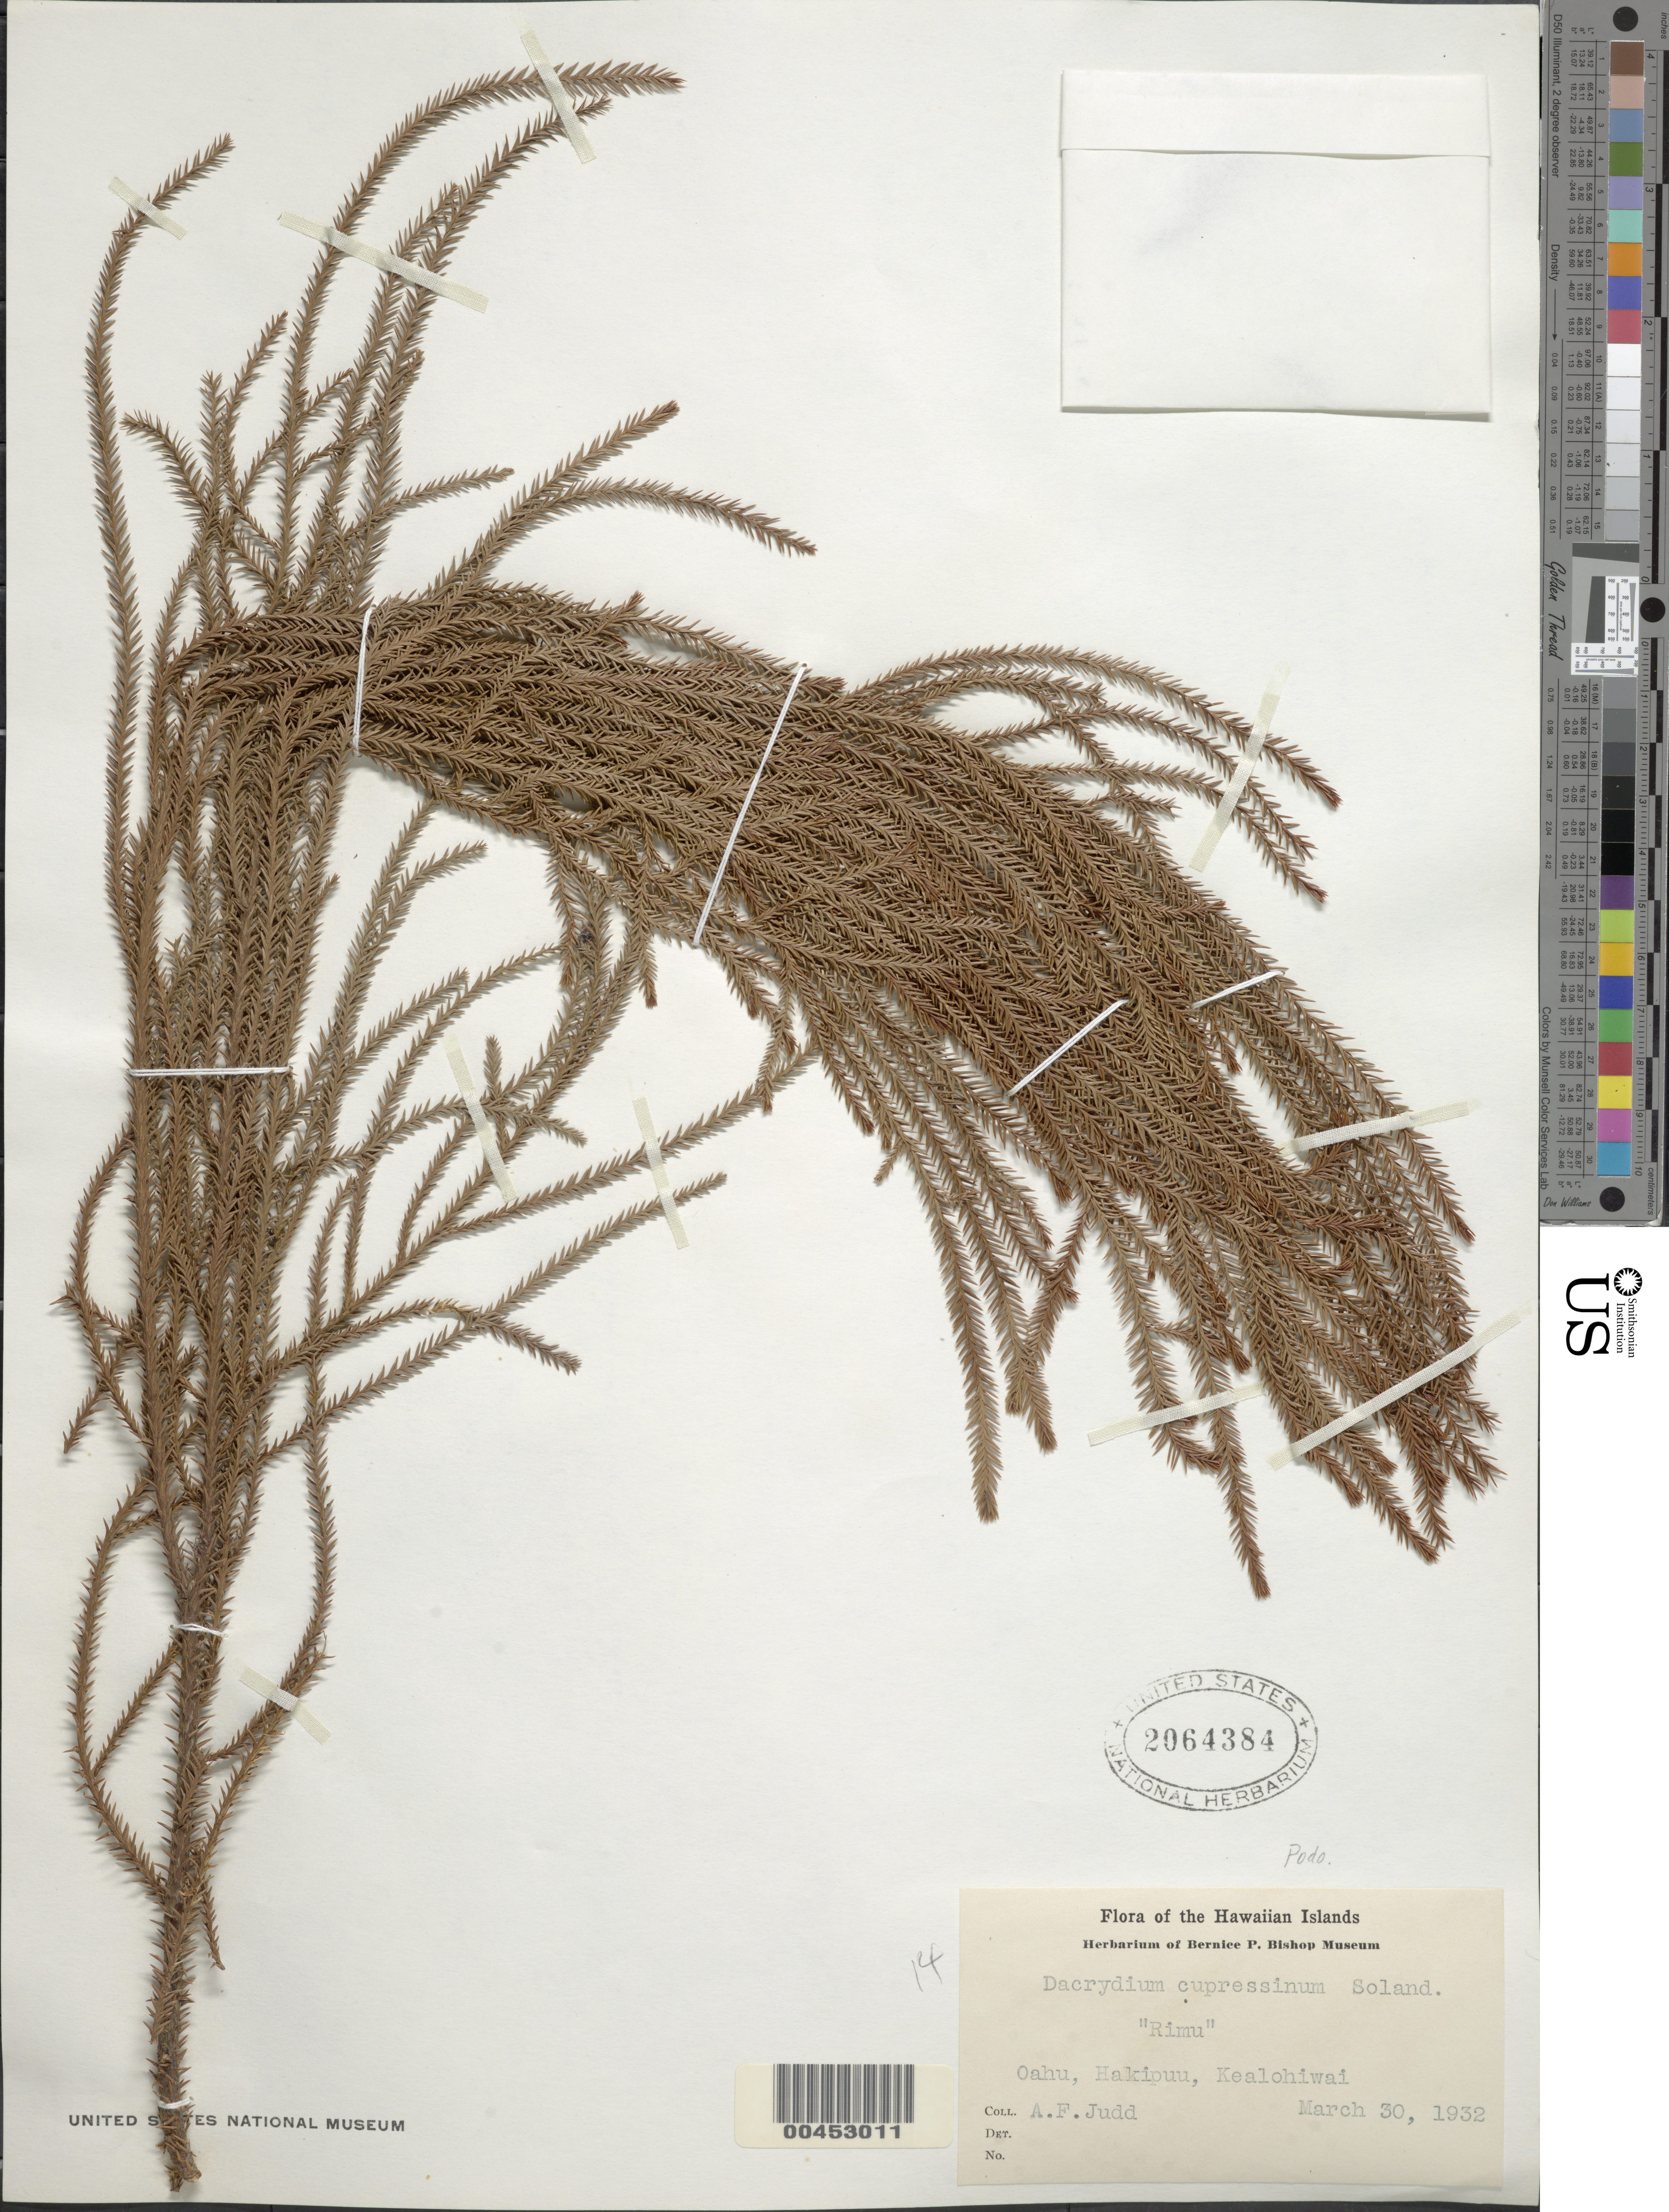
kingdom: Plantae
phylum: Tracheophyta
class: Pinopsida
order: Pinales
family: Podocarpaceae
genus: Dacrydium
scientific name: Dacrydium cupressinum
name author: Sol. ex G. Forst.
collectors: A. Judd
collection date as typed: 30 Mar 1932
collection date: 1932-03-30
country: United States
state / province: Hawaii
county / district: Honolulu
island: Oahu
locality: Hakipuu, Kealohiwai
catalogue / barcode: US 2064384